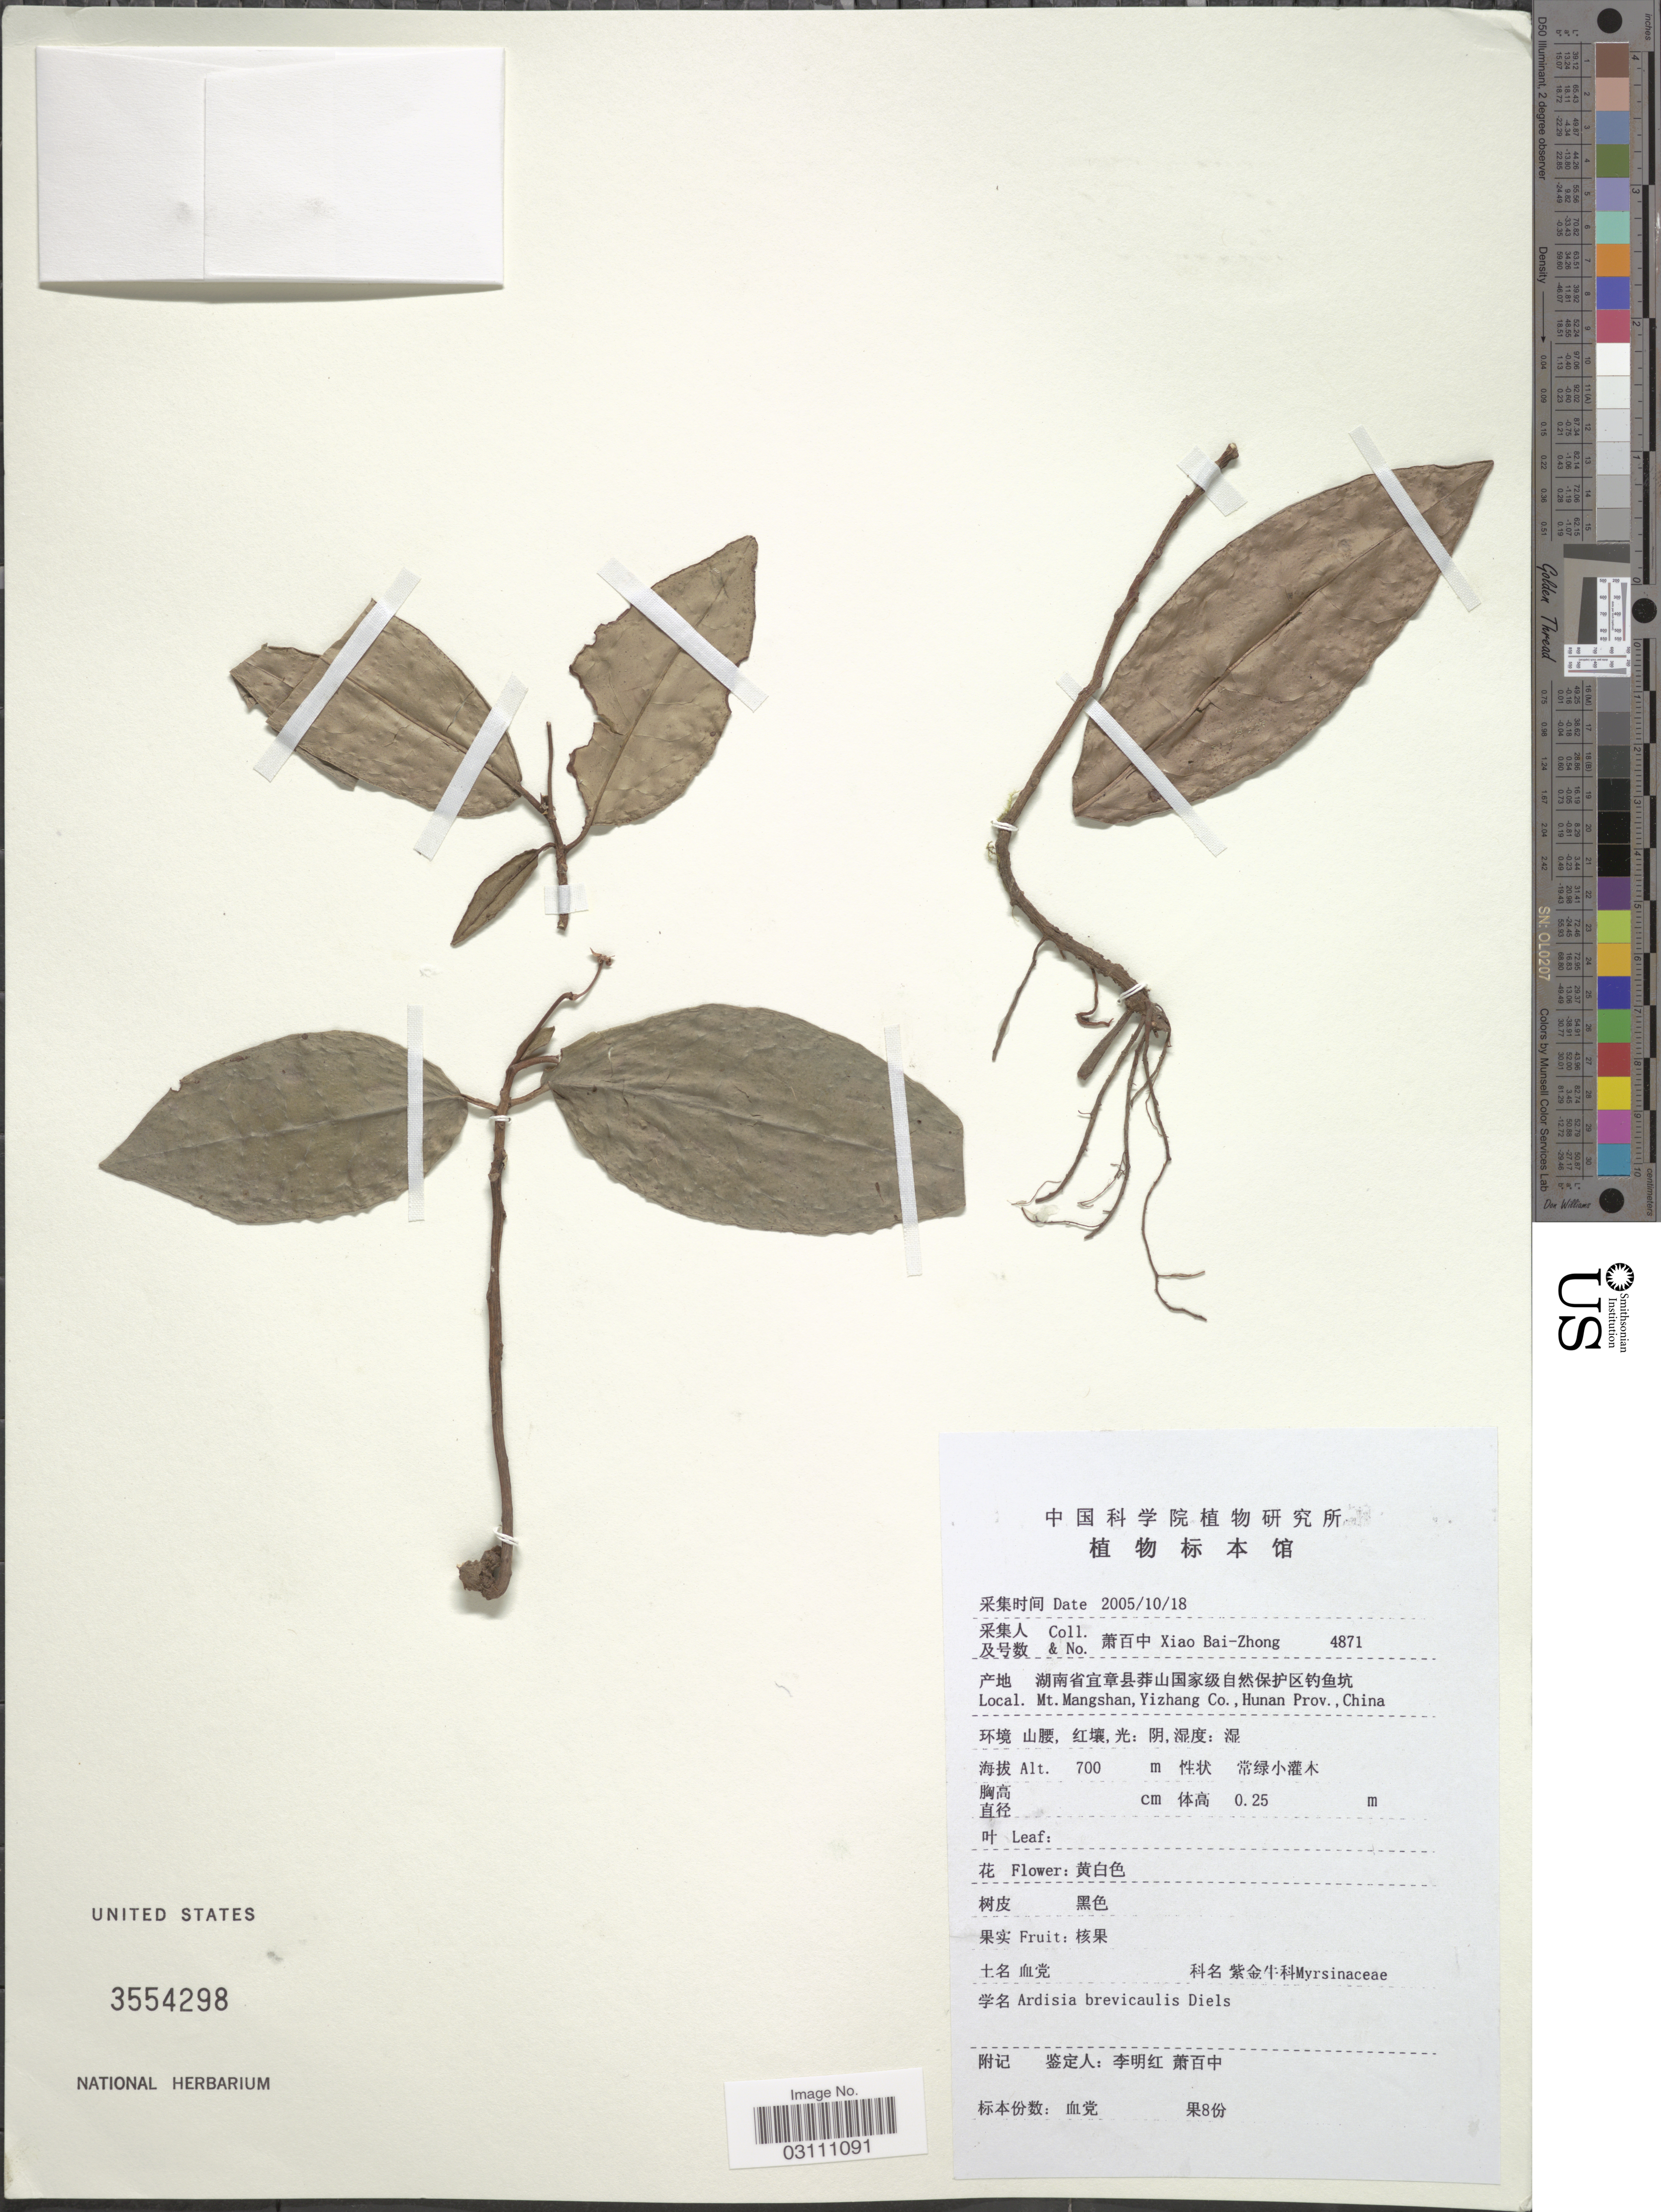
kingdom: Plantae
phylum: Tracheophyta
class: Magnoliopsida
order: Ericales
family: Primulaceae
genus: Ardisia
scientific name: Ardisia brevicaulis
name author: Diels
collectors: B. Z. Xiao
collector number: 4871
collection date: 2005-10-18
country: China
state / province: Hunan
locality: Mt. Mangshan, Yizhang Co.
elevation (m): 700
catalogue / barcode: US 3554298